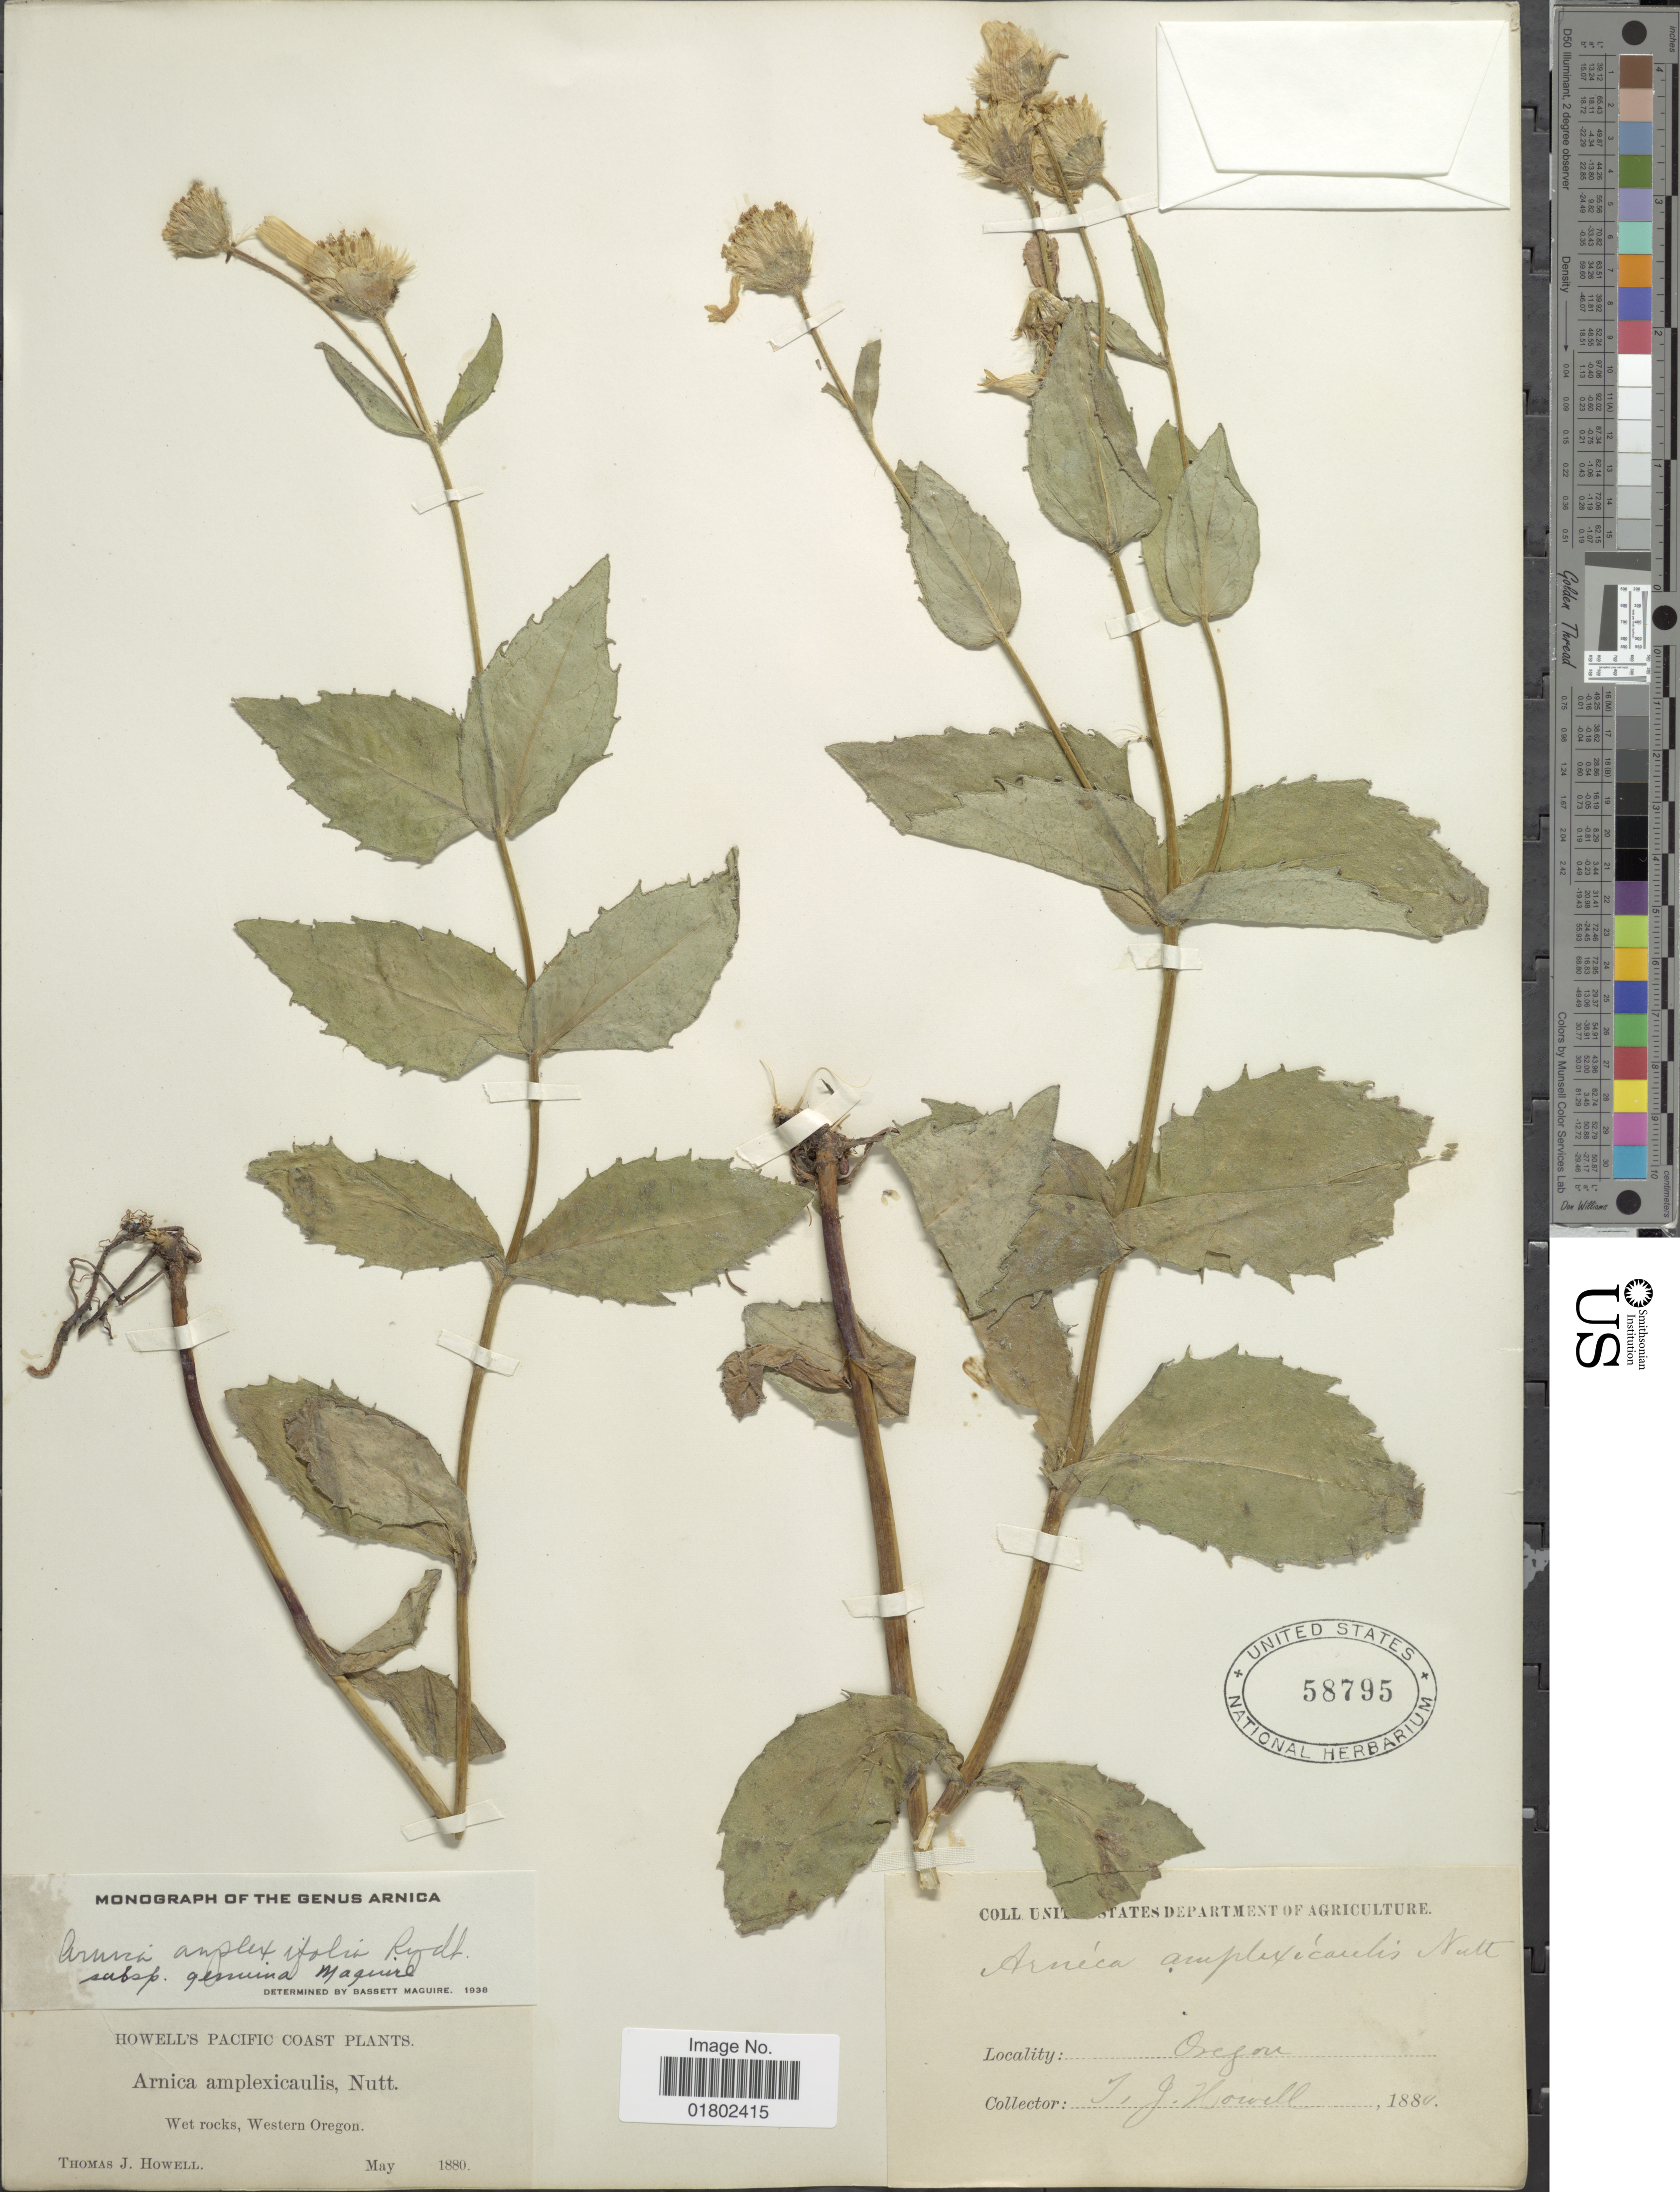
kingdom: Plantae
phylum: Tracheophyta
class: Magnoliopsida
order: Asterales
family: Asteraceae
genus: Arnica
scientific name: Arnica amplexifolia subsp. genuina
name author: Maguire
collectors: T. J. Howell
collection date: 1880-05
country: United States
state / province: Oregon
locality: Pacific coast, Western Oregon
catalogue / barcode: US 58795